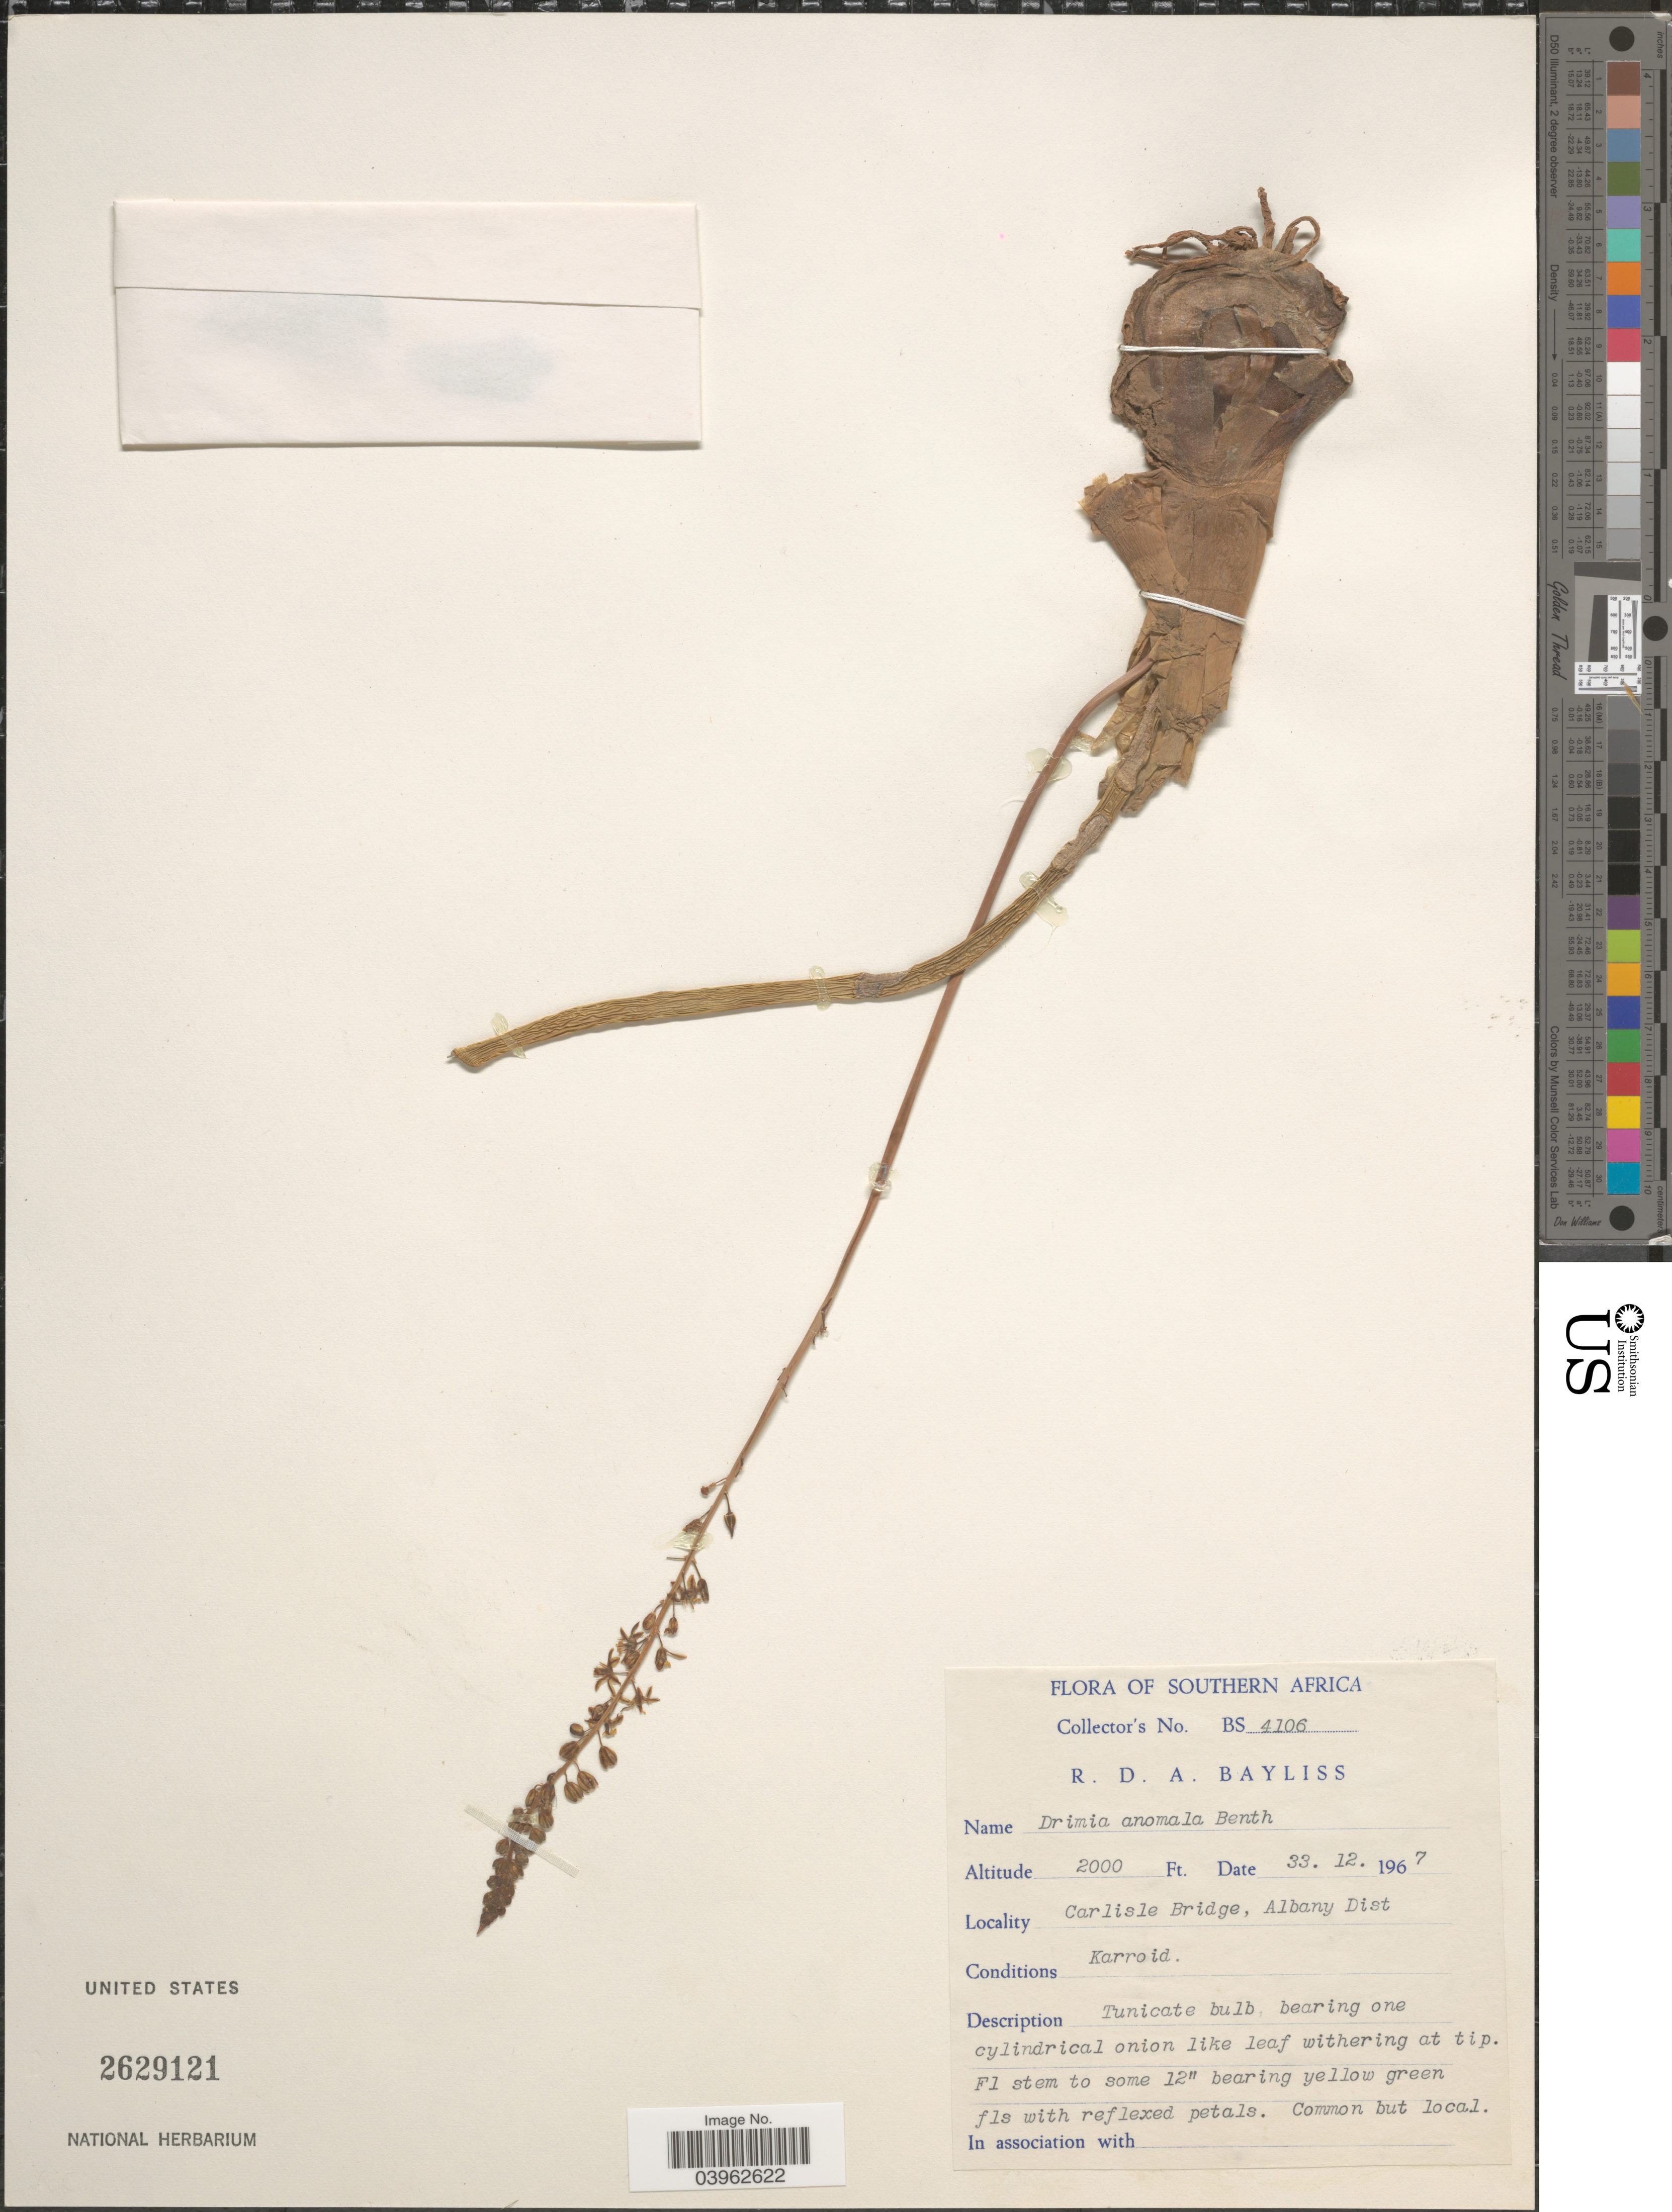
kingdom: Plantae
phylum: Tracheophyta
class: Liliopsida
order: Asparagales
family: Asparagaceae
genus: Drimia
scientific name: Drimia anomala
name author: (Baker) Baker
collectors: R. Bayliss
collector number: BS4106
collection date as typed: Transcribed d/m/y: 33/12/1967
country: South Africa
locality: Southern Africa. Carlisle Bridge, Albany Dist.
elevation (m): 610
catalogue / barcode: US 2629121